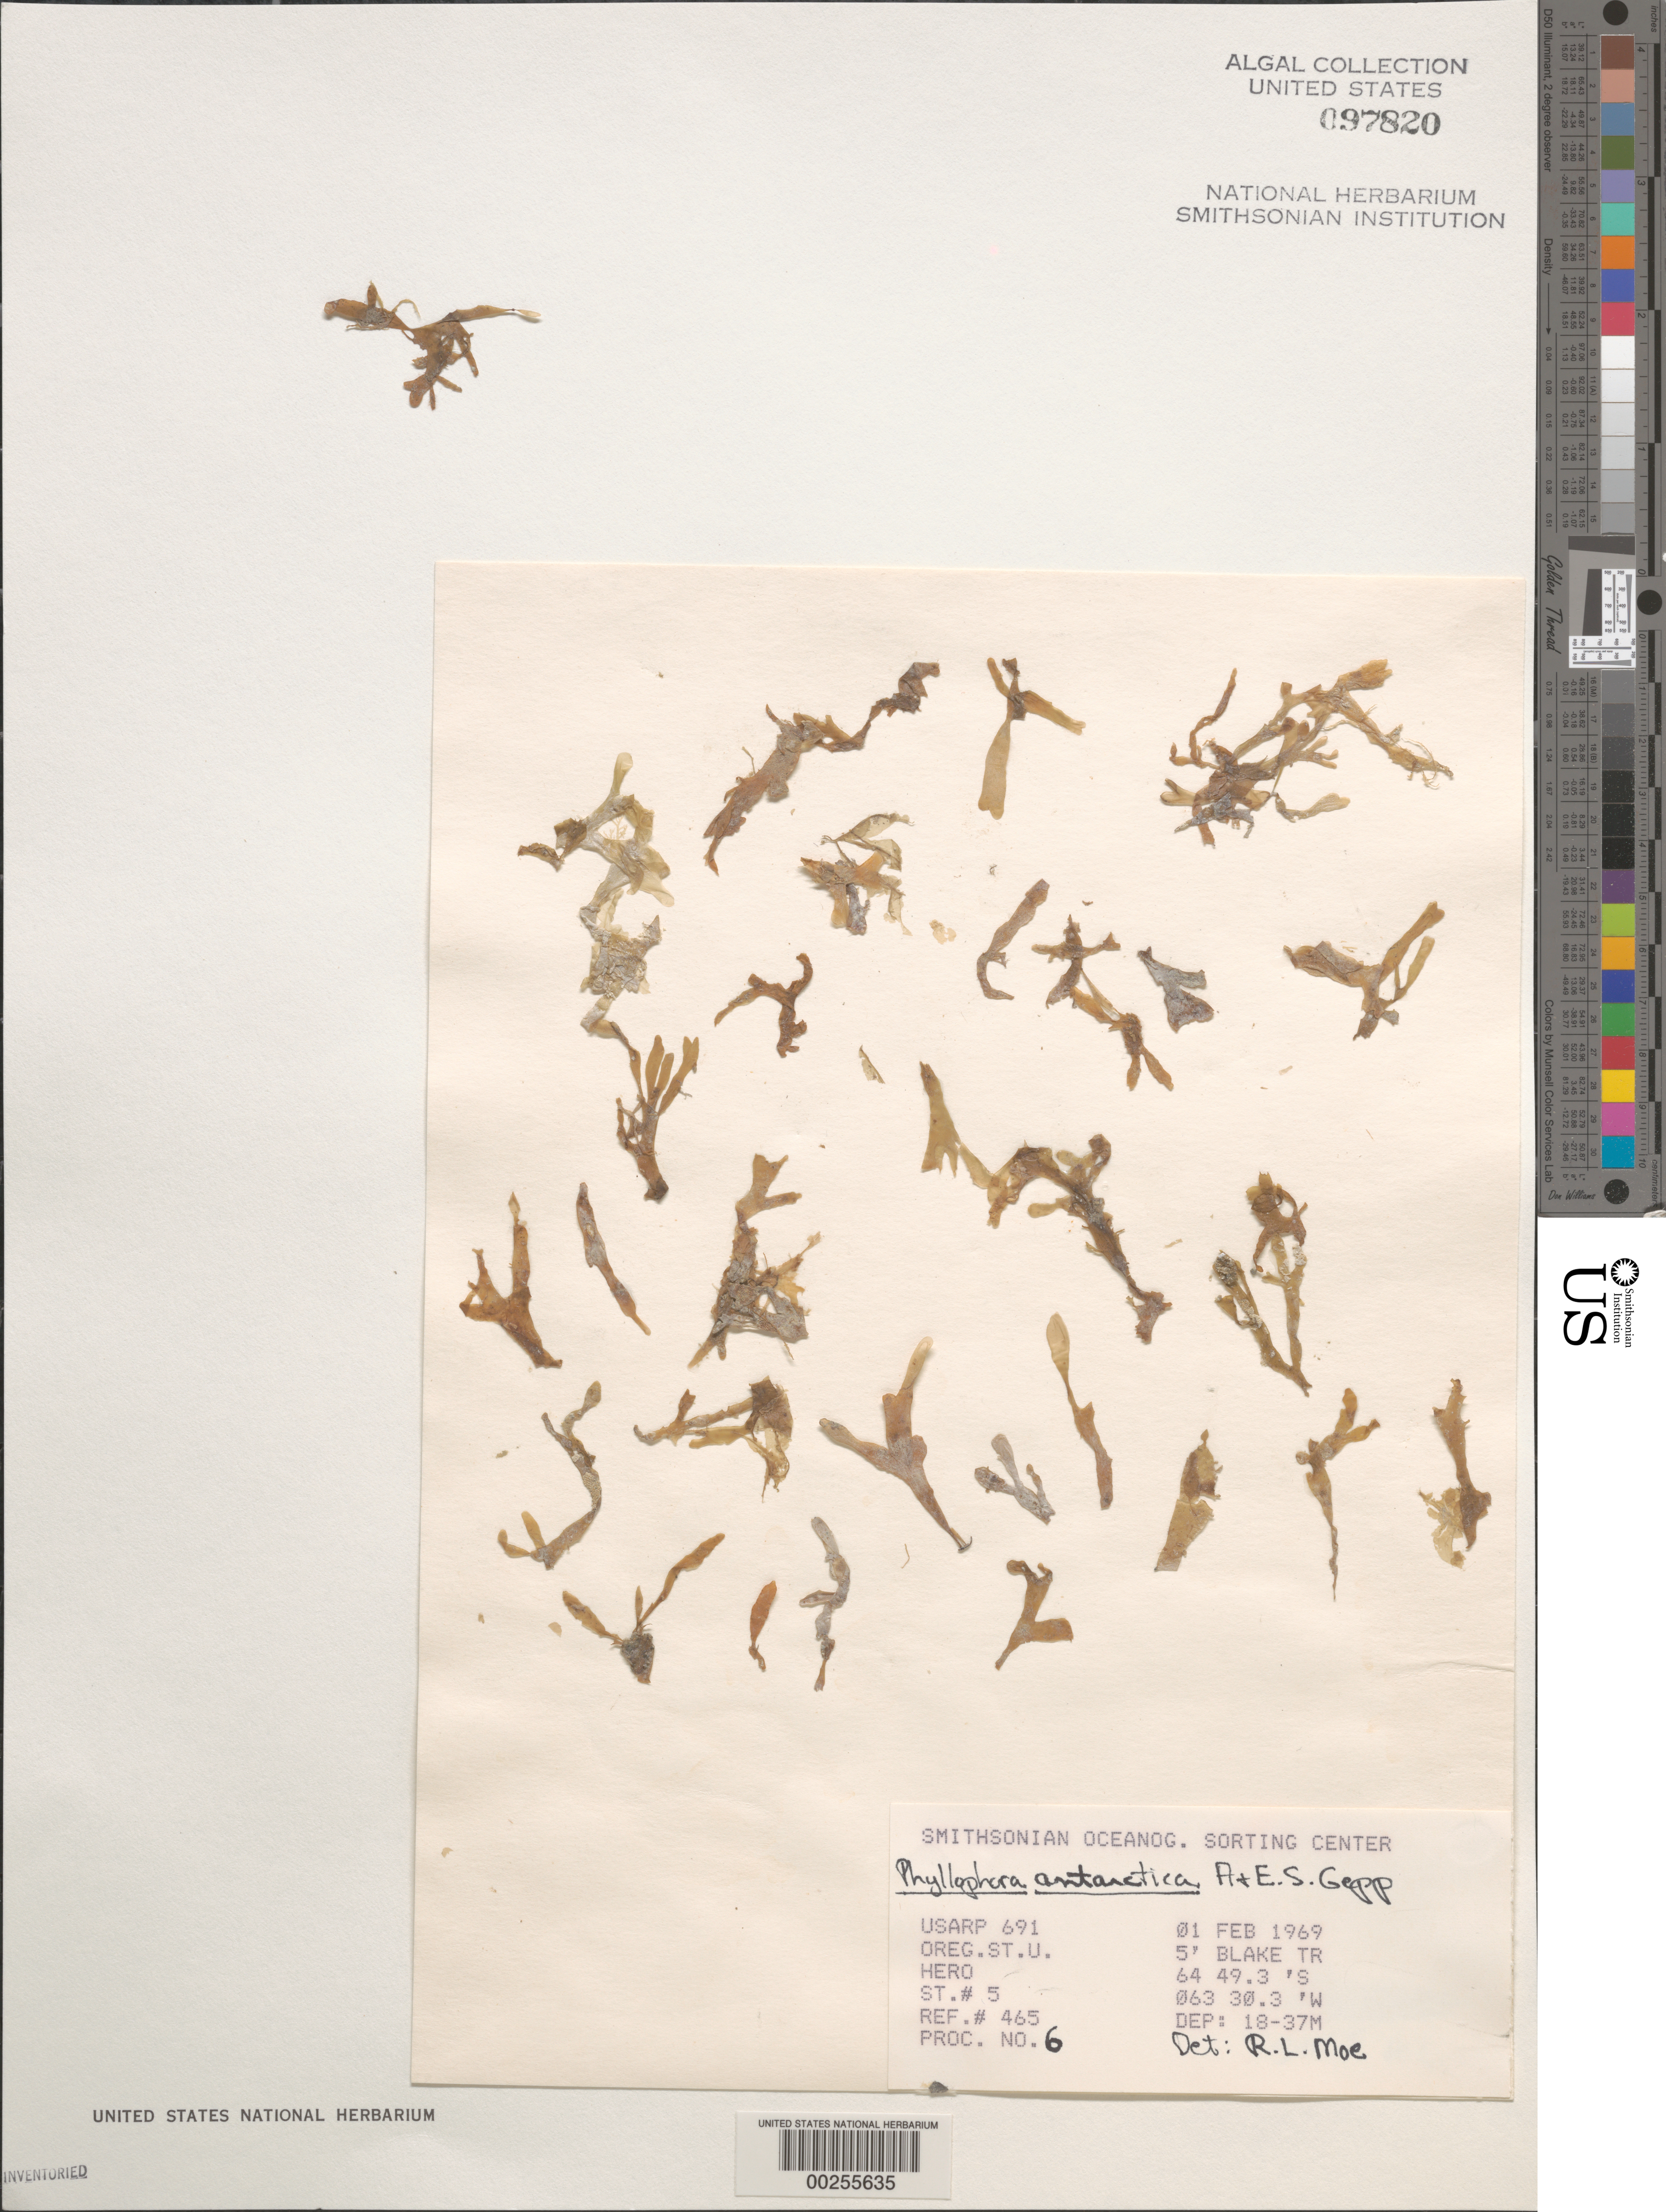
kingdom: Plantae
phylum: Rhodophyta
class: Florideophyceae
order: Gigartinales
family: Phyllophoraceae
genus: Phyllophora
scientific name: Phyllophora antarctica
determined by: Moe, R. L.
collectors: Oregon State University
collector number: Station 5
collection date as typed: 01 Feb 1969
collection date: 1969-02-01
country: Antarctica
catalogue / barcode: US 97820